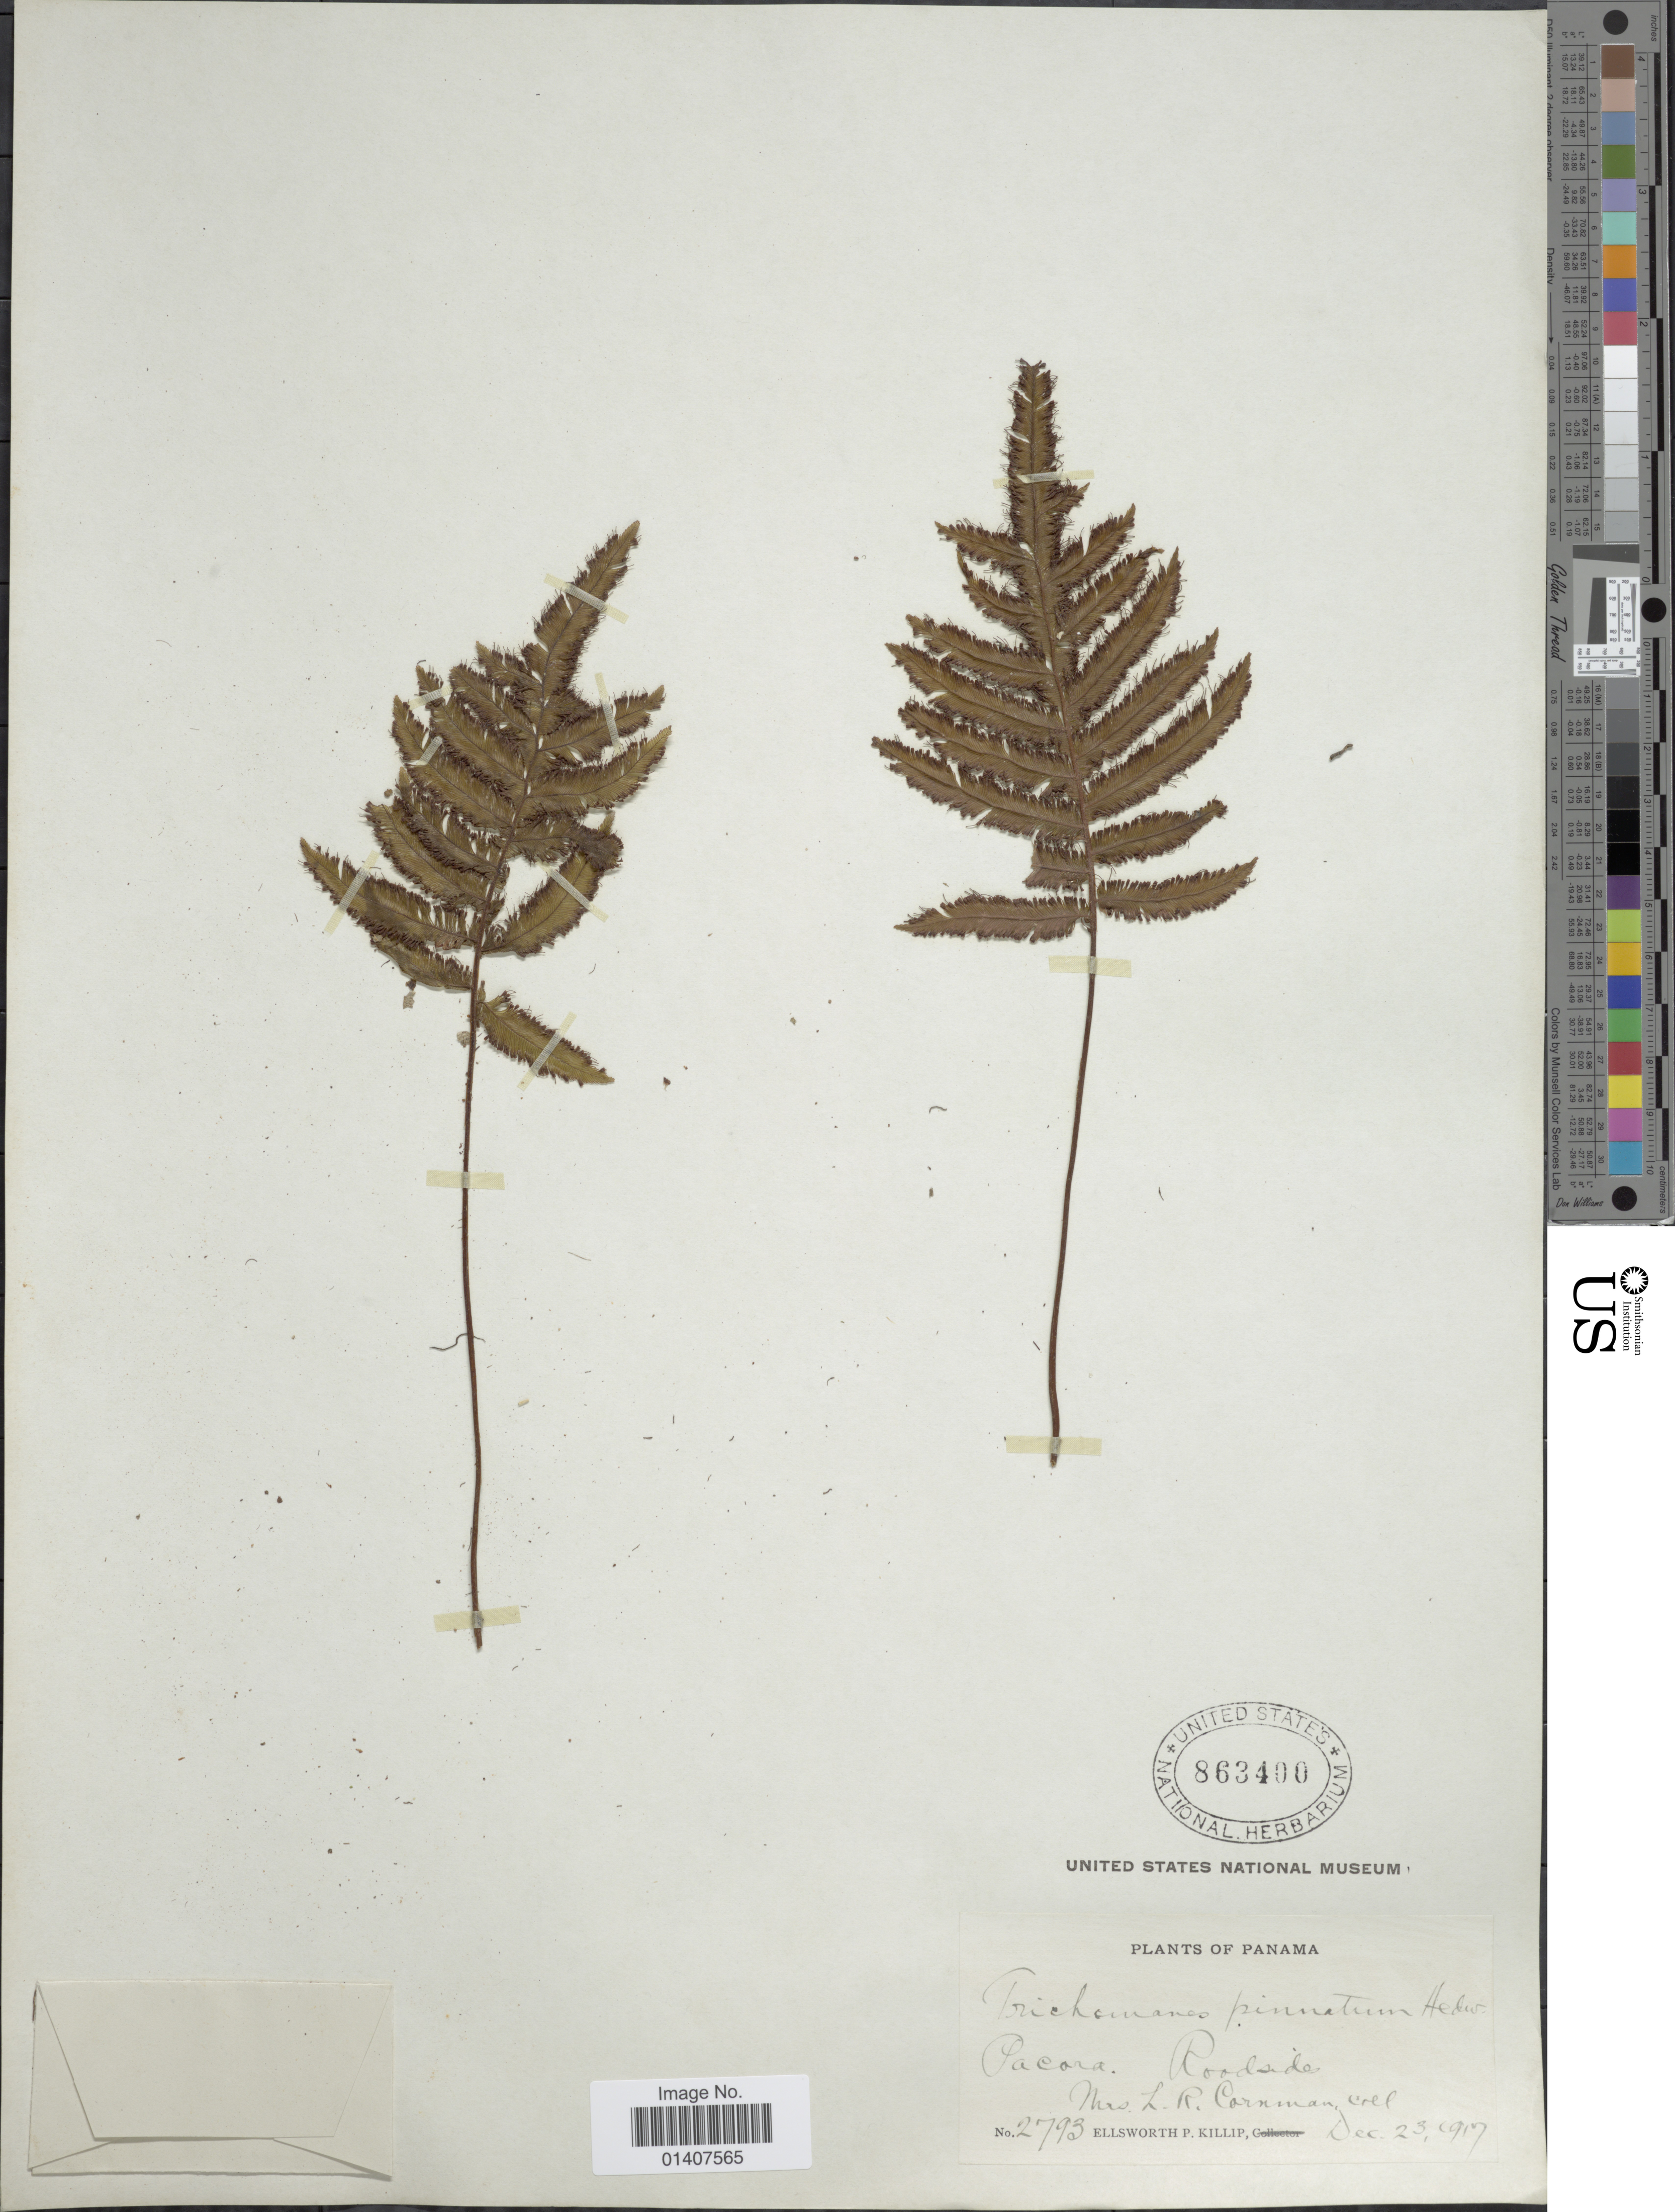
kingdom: Plantae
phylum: Tracheophyta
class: Polypodiopsida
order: Hymenophyllales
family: Hymenophyllaceae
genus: Trichomanes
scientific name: Trichomanes pinnatum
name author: Hedw.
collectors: L. Cornman & E. P. Killip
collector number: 2793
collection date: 1917-12-23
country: Panama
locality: Pacora Roadside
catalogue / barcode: US 863400